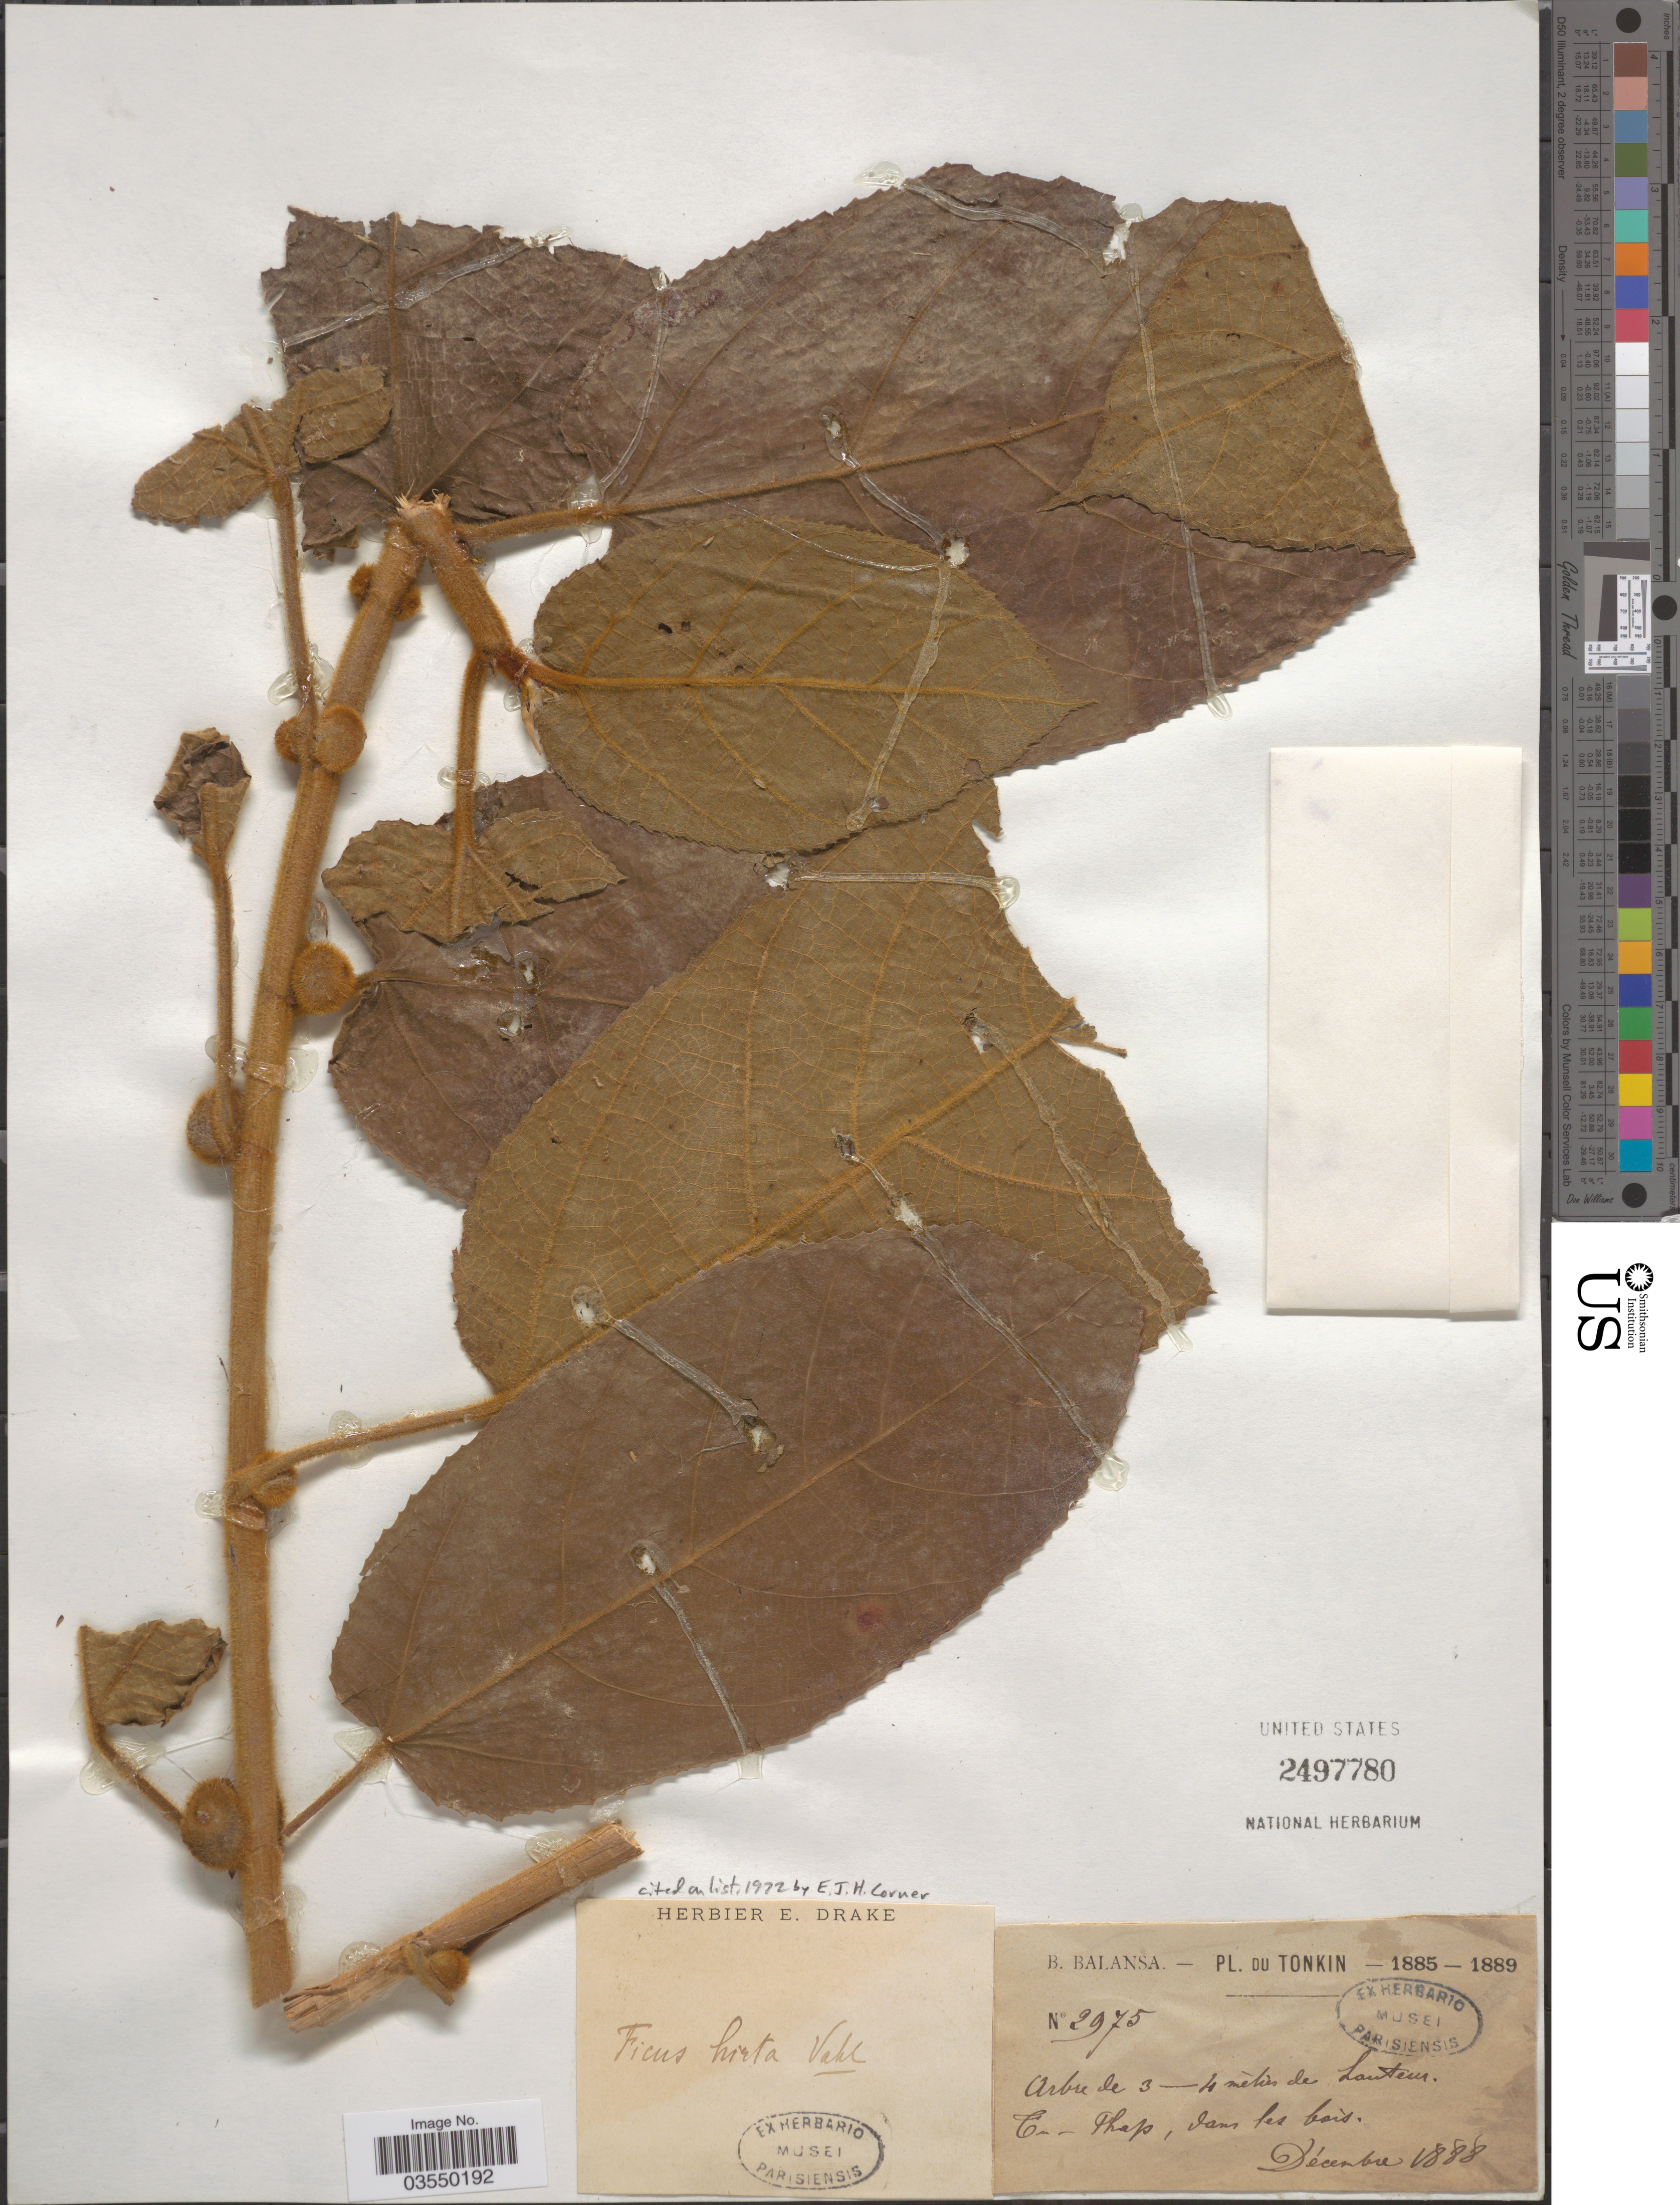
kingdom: Plantae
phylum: Tracheophyta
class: Magnoliopsida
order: Rosales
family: Moraceae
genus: Ficus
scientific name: Ficus hirta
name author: Vahl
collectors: B. Balansa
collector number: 2975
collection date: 1888-12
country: Vietnam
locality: Tonkin. Tu-Thap*, dans les bois.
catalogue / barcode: US 2497780